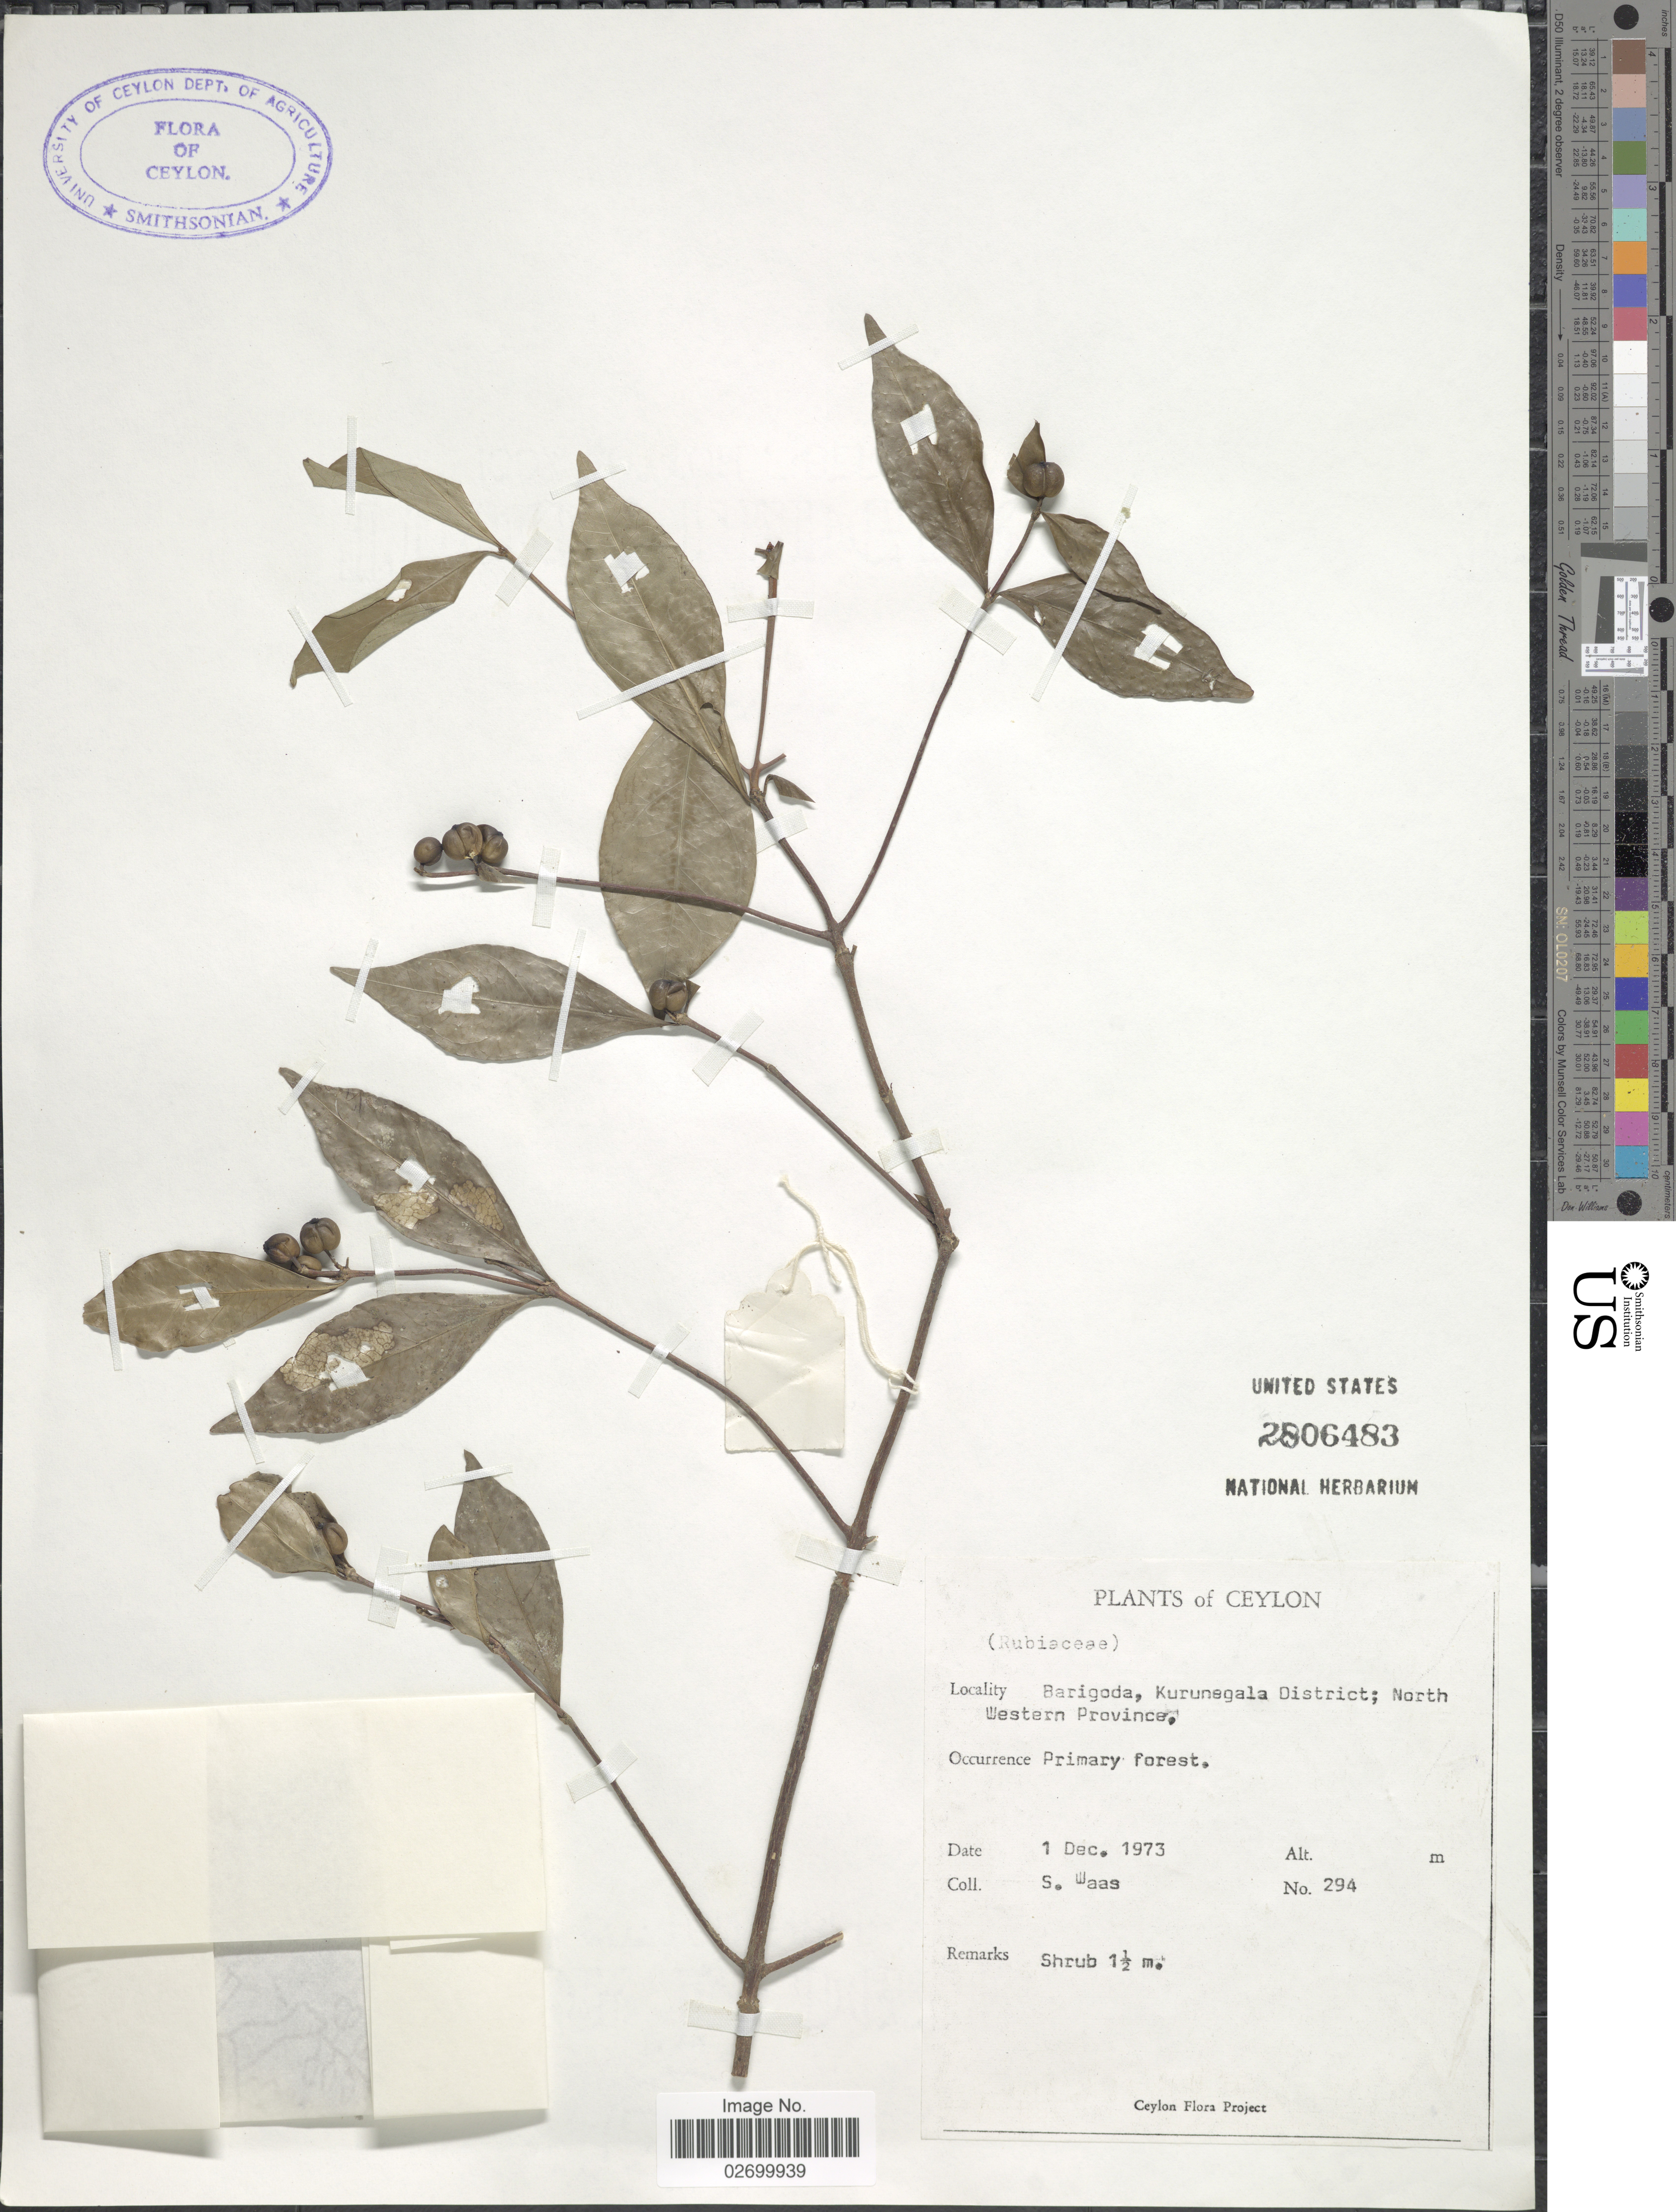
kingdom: Plantae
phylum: Tracheophyta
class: Magnoliopsida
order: Gentianales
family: Rubiaceae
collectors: S. Waas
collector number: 294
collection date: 1973-12-01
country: Sri Lanka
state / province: North Western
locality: Ceylon. Barigoda, Kurunegala District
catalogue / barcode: US 2806483